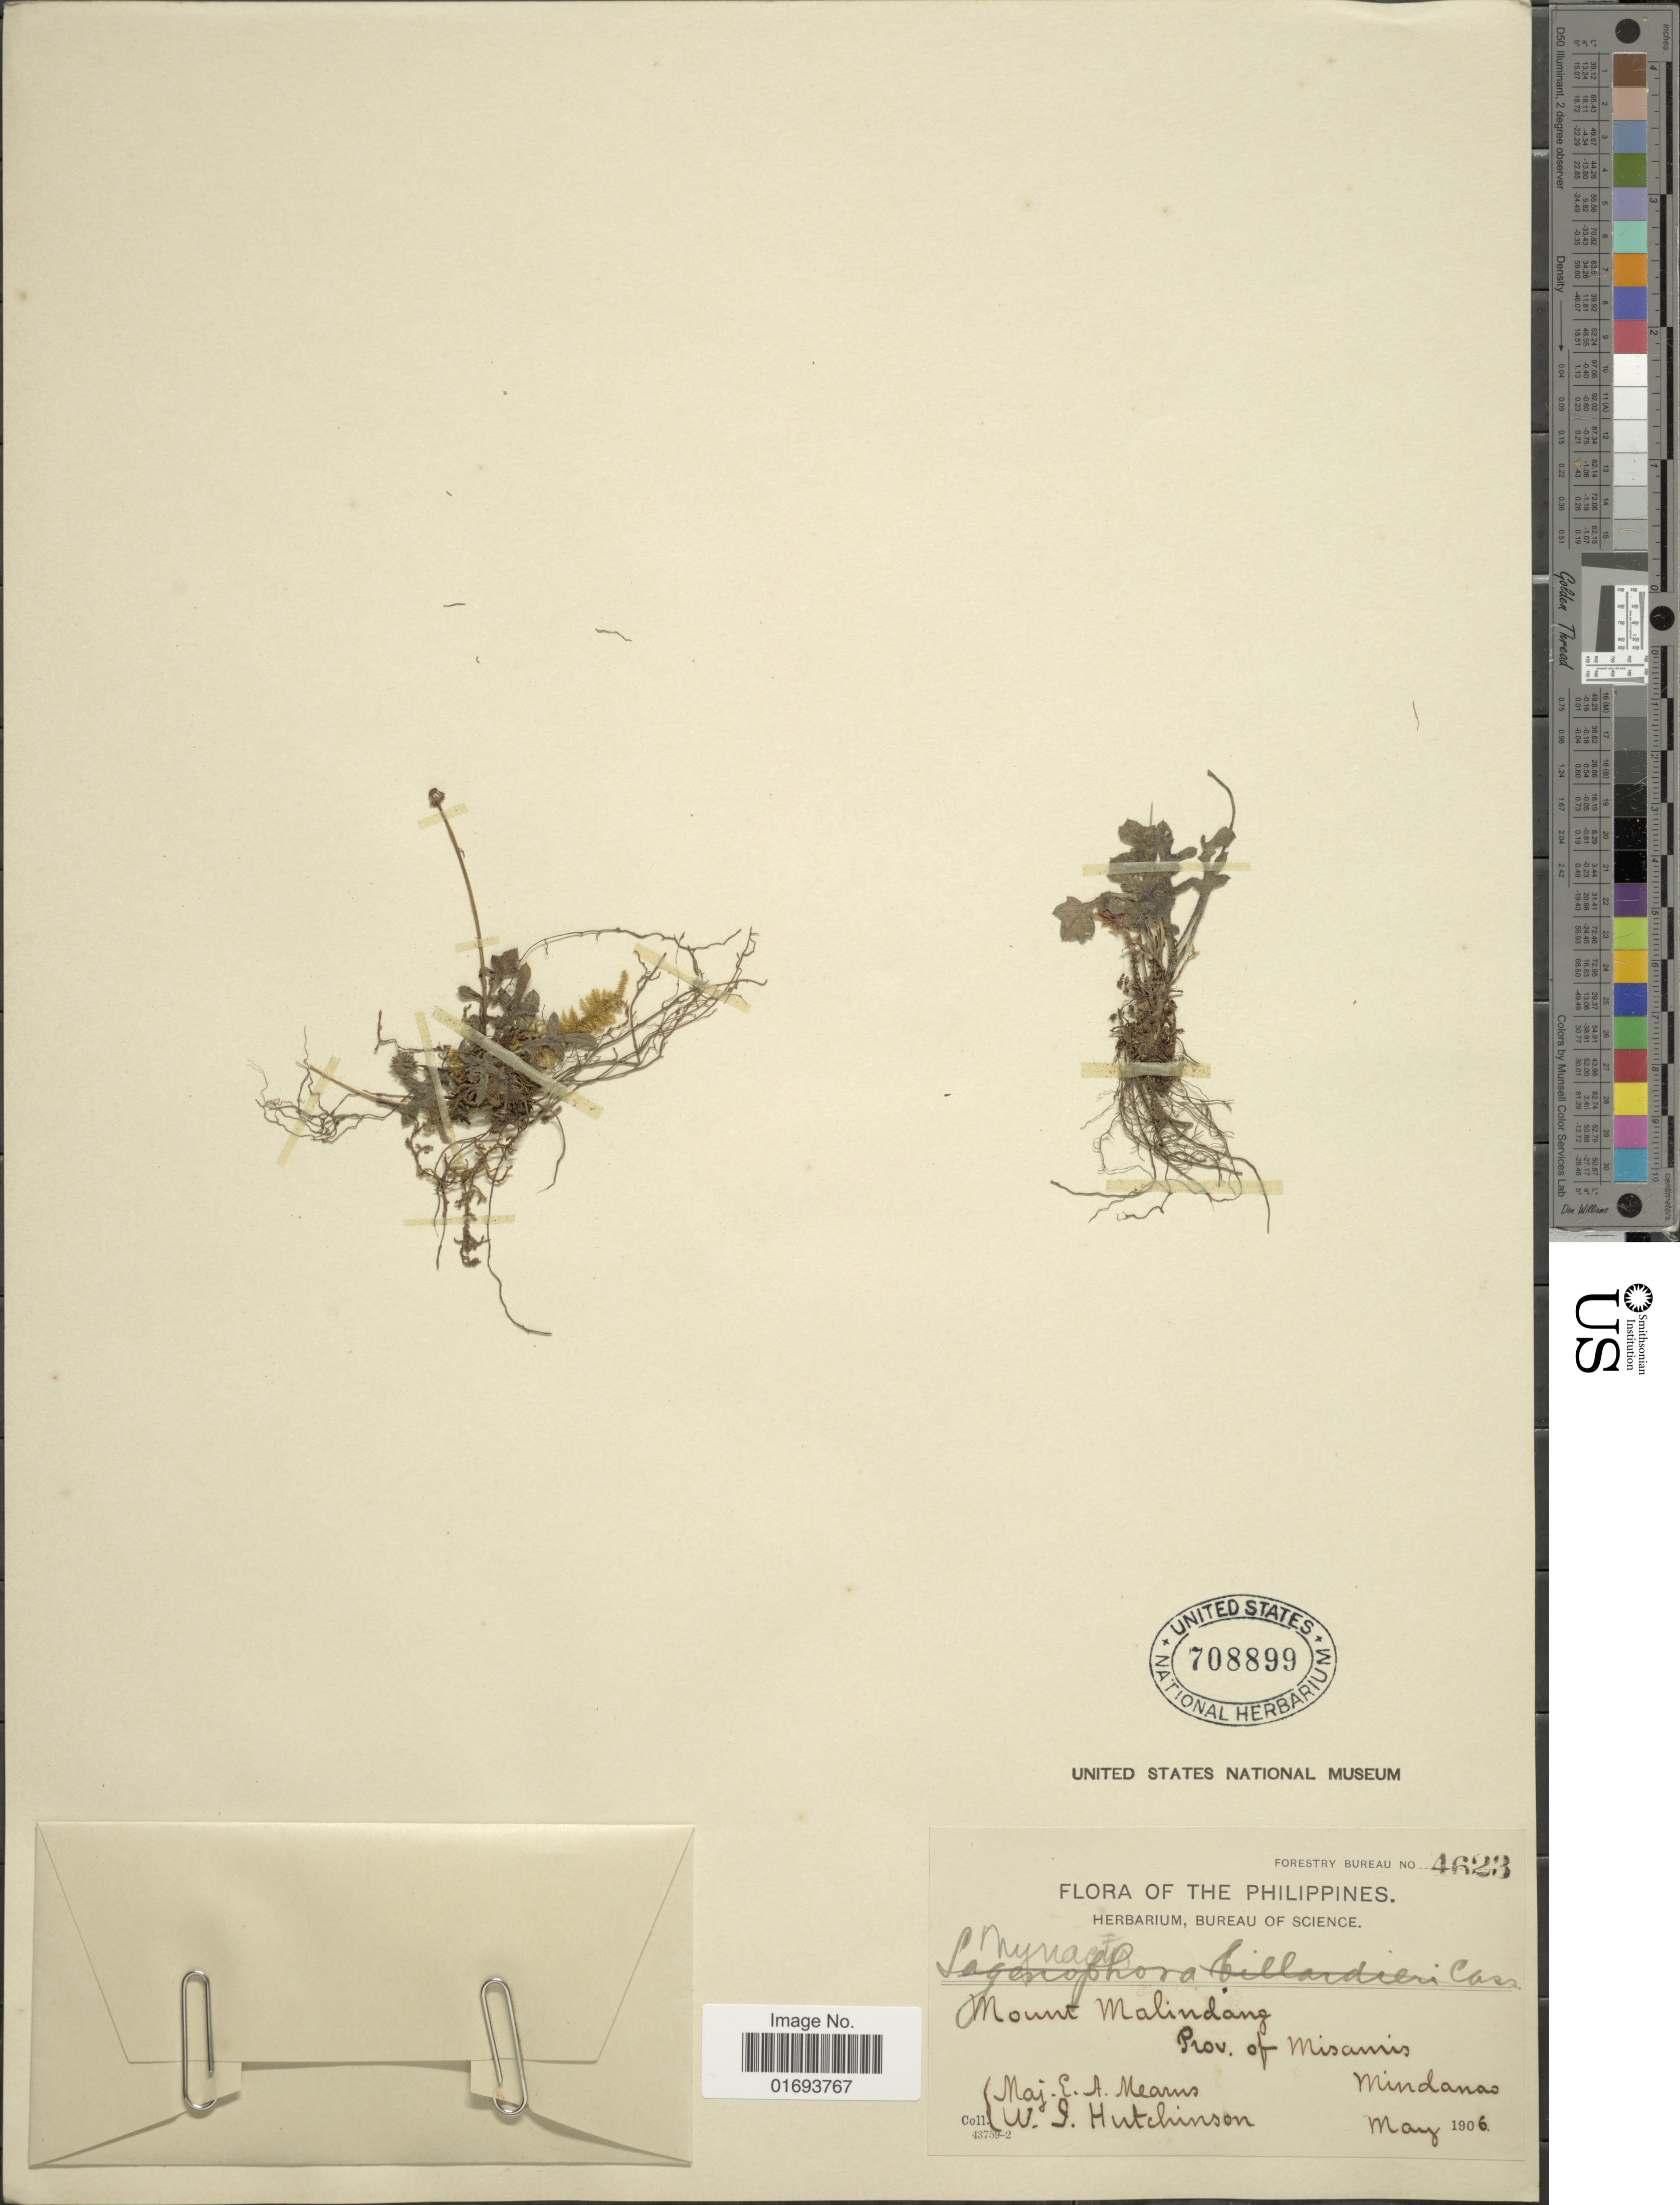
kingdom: Plantae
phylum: Tracheophyta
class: Magnoliopsida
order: Asterales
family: Asteraceae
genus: Myriactis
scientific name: Myriactis humilis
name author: Merr.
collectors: E. A. Mearns & W. I. Hutchinson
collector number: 4623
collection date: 1906-05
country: Philippines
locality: Mount Malindang, Prov. of Misamis. Mindanao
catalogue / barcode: US 708899